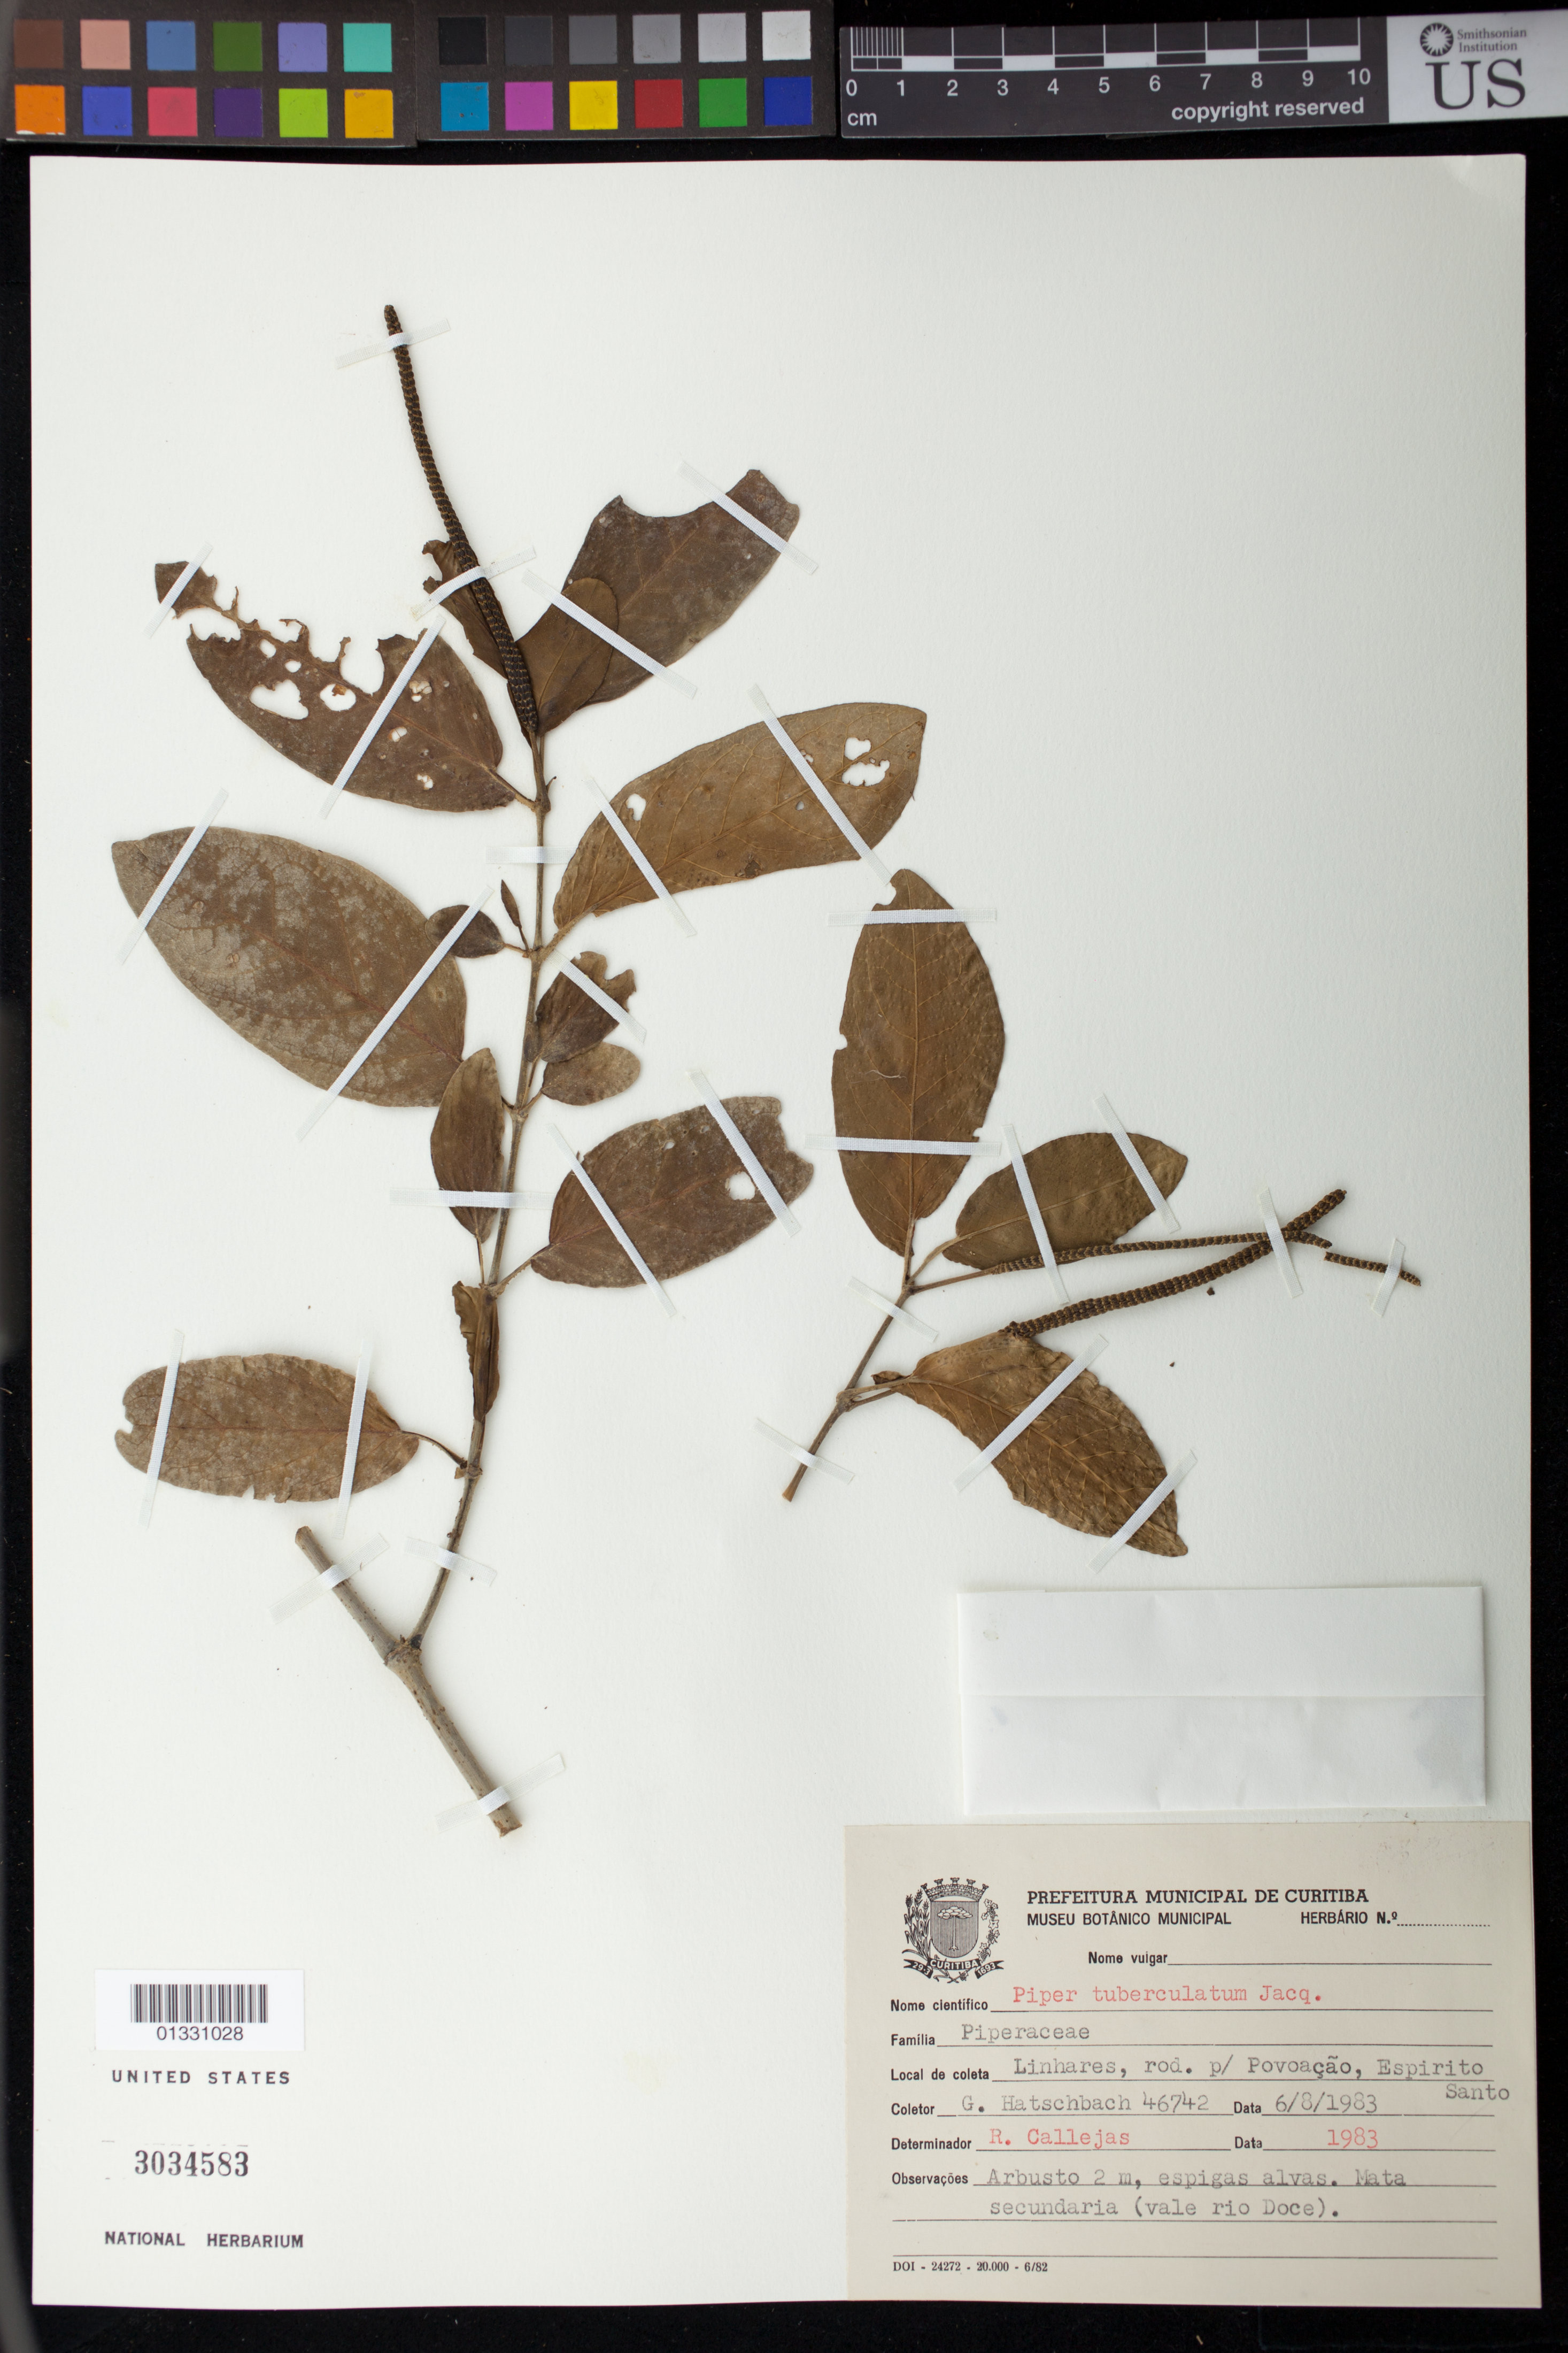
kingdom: Plantae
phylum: Tracheophyta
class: Magnoliopsida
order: Piperales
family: Piperaceae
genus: Piper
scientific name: Piper tuberculatum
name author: Jacq.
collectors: G. Hatschbach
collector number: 46742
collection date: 1983-08-06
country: Brazil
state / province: Espírito Santo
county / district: Linhares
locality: Rod. para Povoação (Vale Rio Doce)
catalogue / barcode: US 3034583